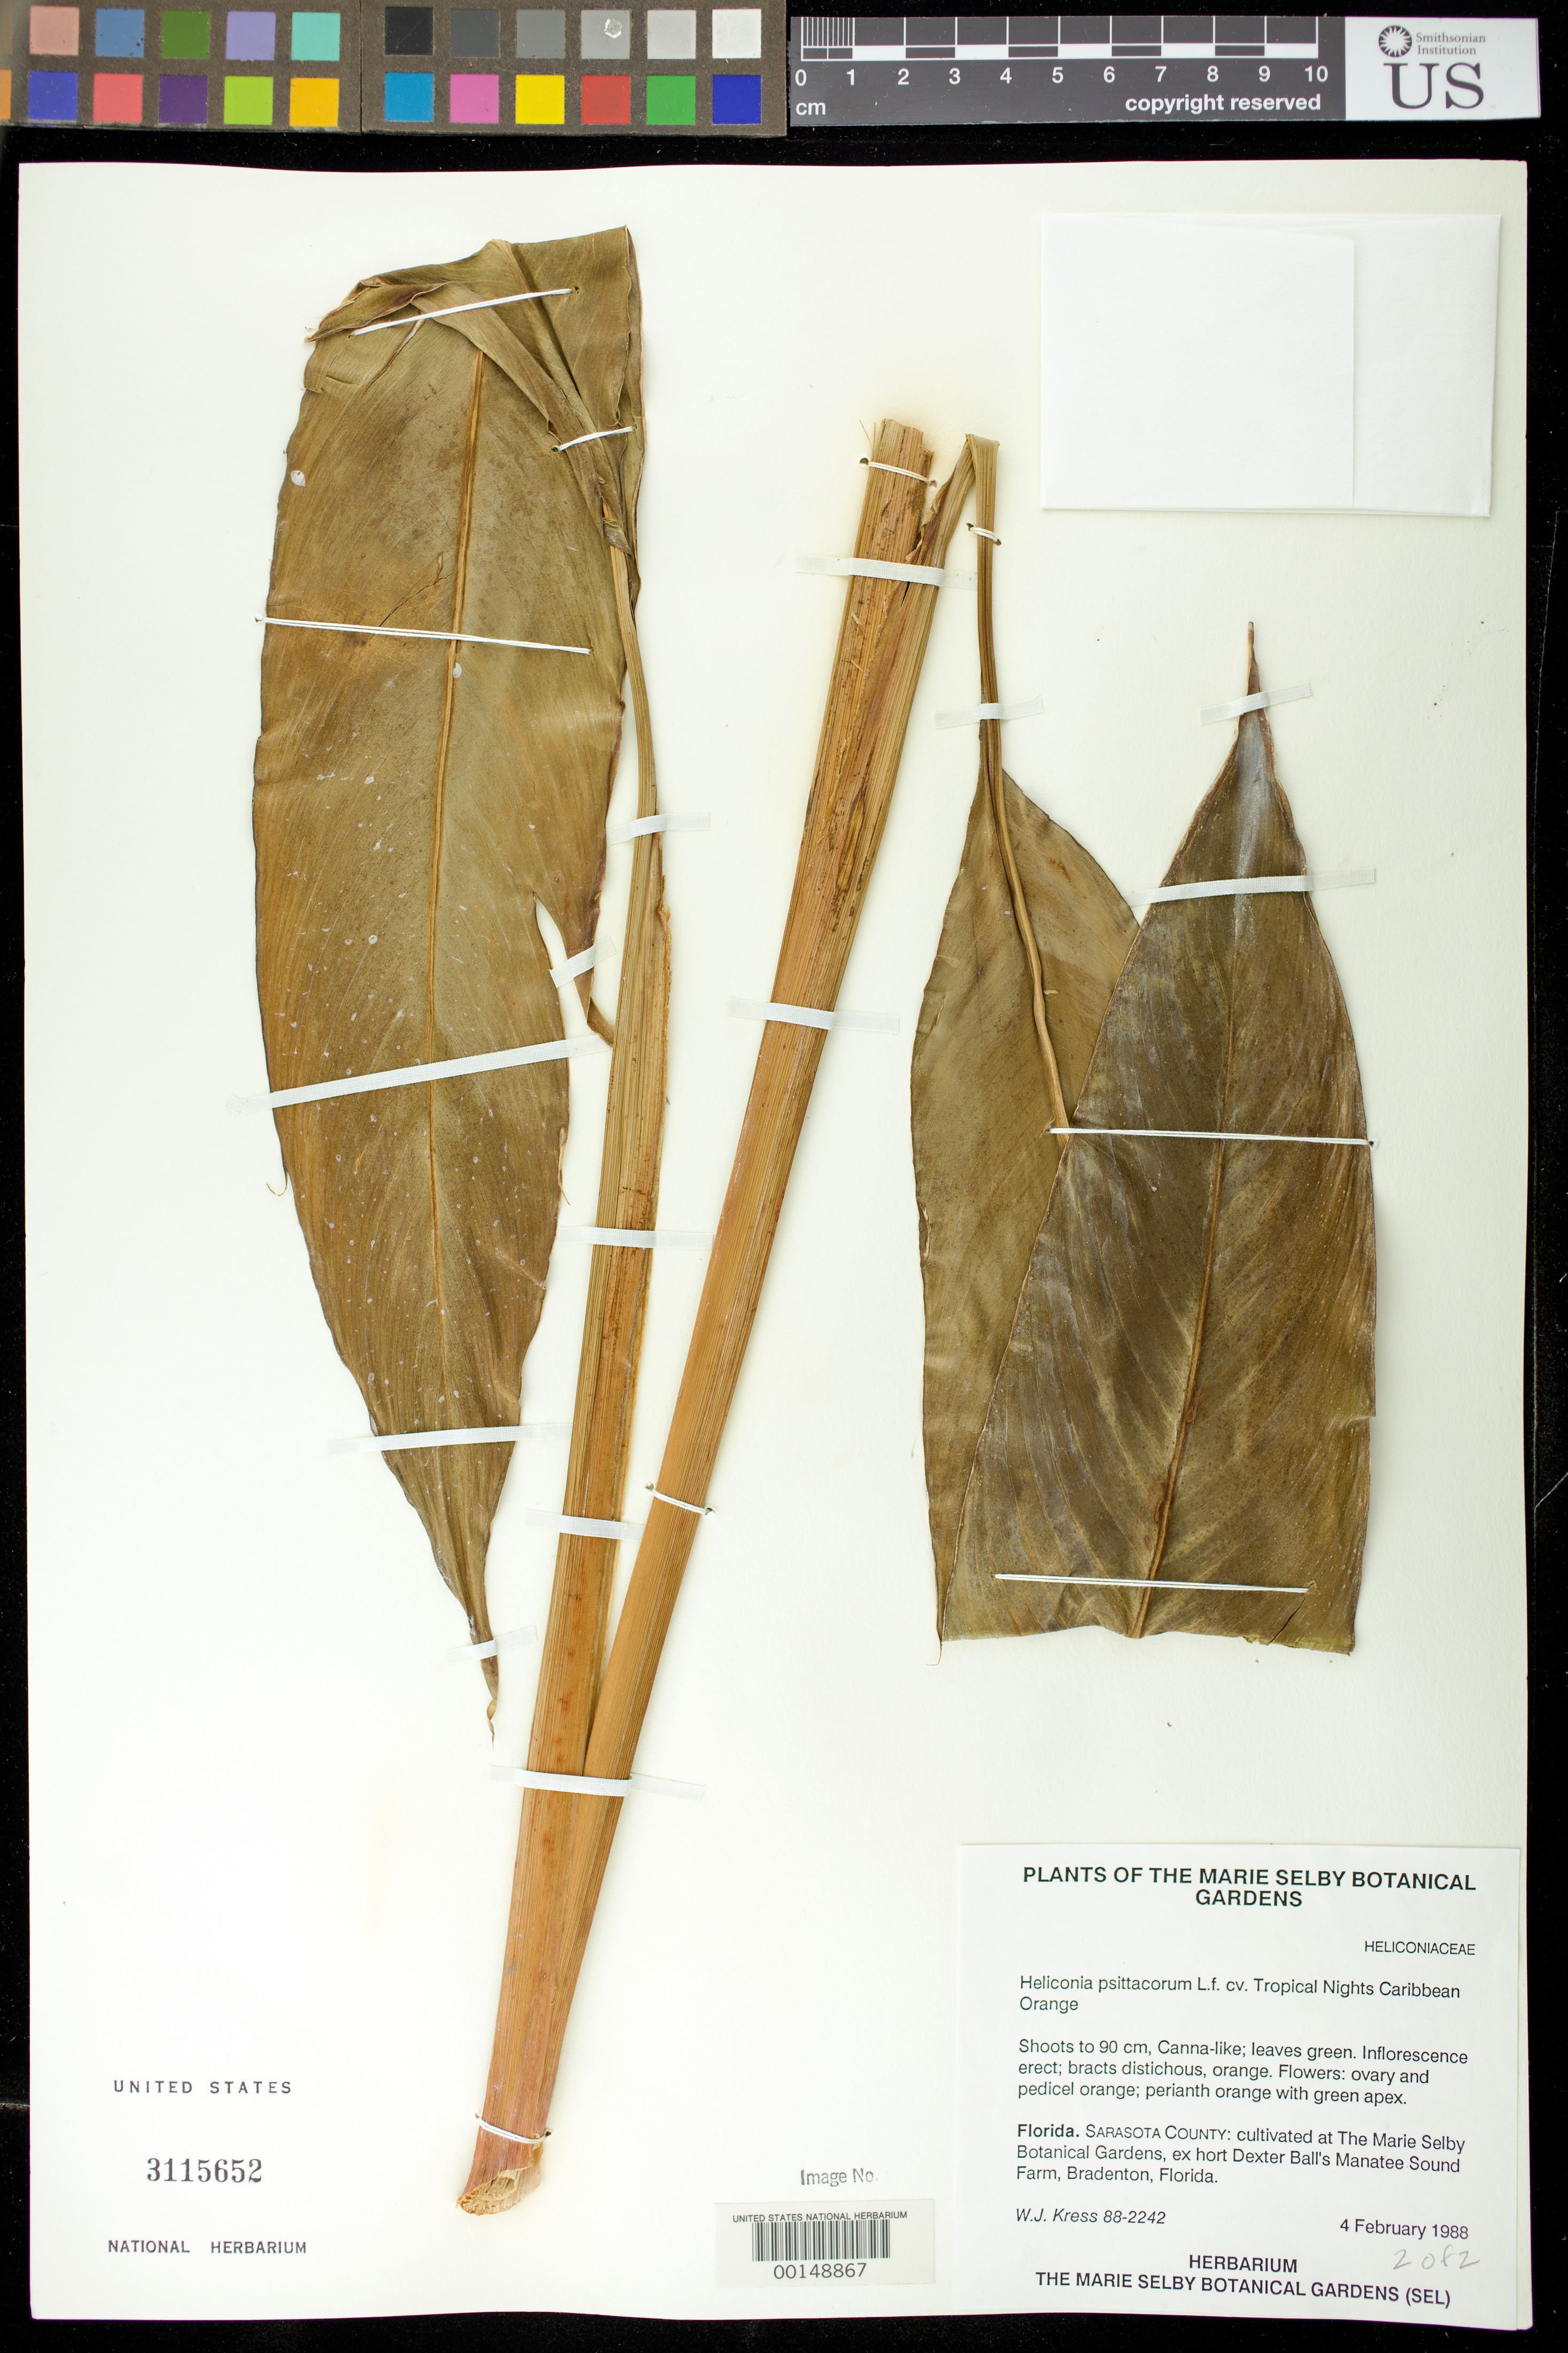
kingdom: Plantae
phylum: Tracheophyta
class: Liliopsida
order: Zingiberales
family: Heliconiaceae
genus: Heliconia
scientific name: Heliconia psittacorum 'Tropical Nights St. Vincent Pink'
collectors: W. J. Kress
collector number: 88-2242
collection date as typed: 04 Feb 1988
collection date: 1988-02-04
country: United States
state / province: Florida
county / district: Sarasota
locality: Marie selby botanical gardens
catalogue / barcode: US 3115652